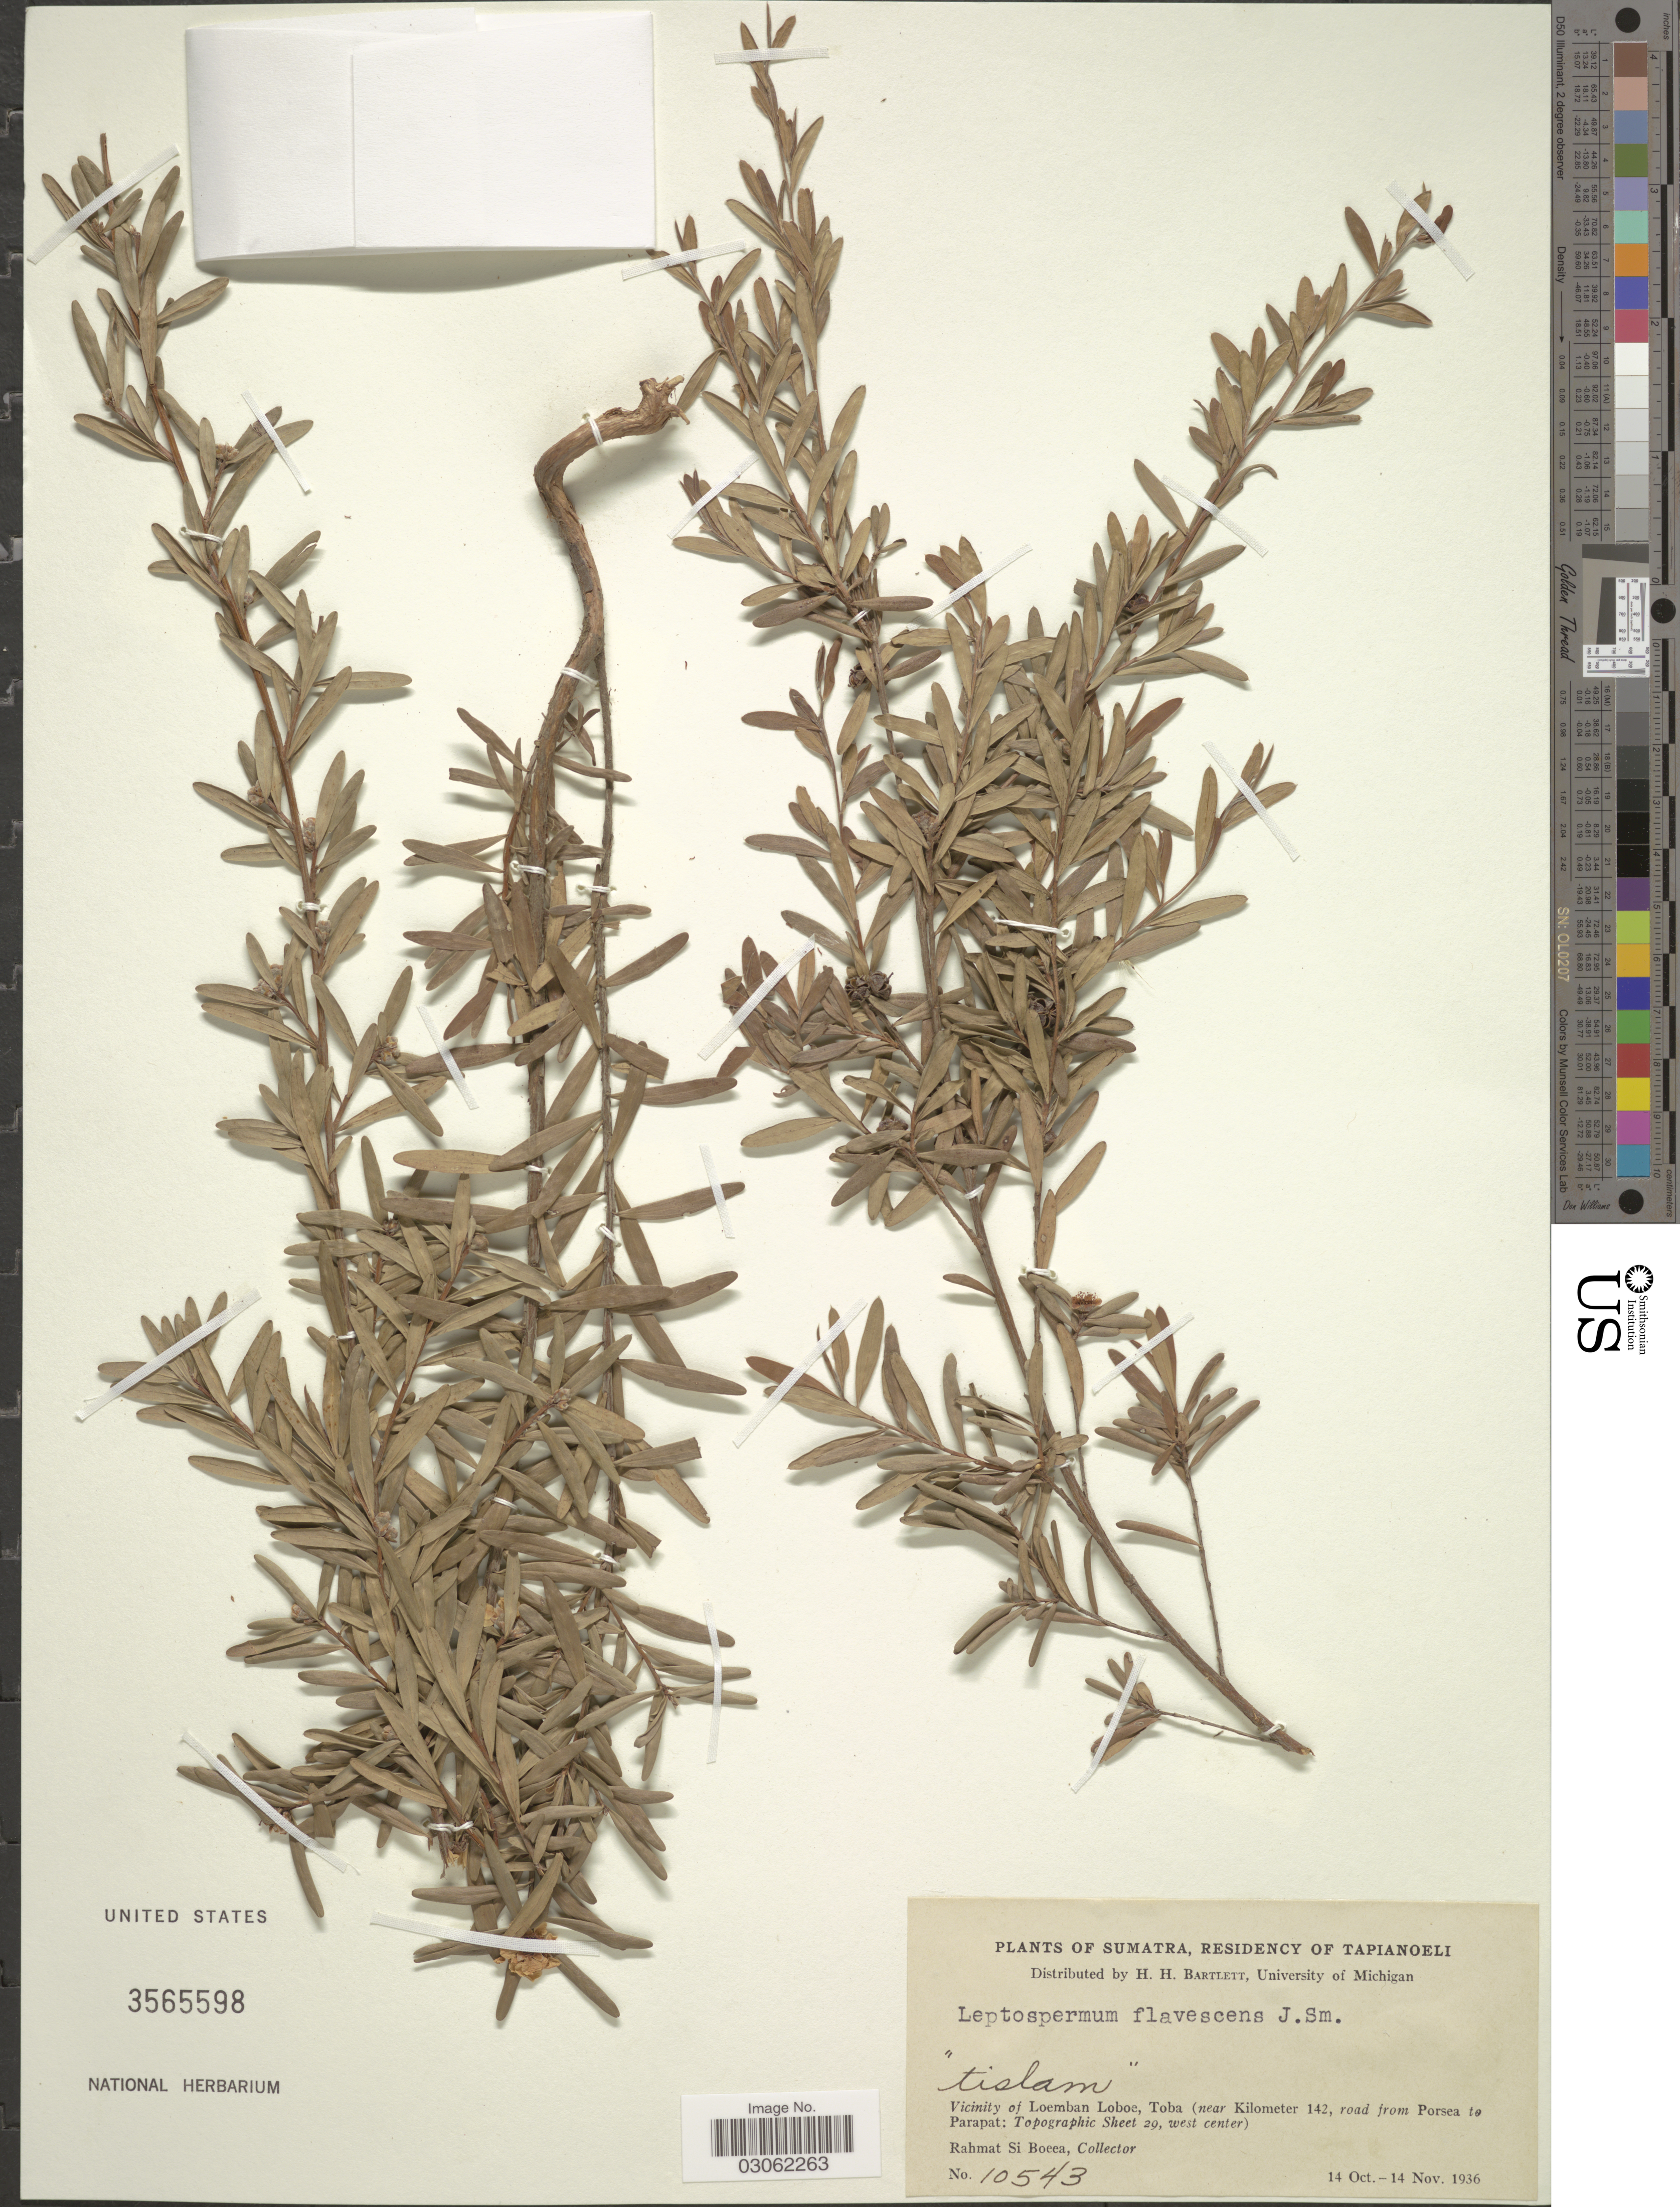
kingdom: Plantae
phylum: Tracheophyta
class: Magnoliopsida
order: Myrtales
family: Myrtaceae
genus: Leptospermum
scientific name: Leptospermum javanicum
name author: Blume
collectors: Rahmat Si Boeea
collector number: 10543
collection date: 1936-10-14/1936-11-14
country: Indonesia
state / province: Sumatra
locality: Residency of Tapianoeli. Vicinity of Loemban Loboe, Toba (near Kilometer 142, road from Porsea to Parapat: Topographic Sheet 29, west center).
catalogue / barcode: US 3565598